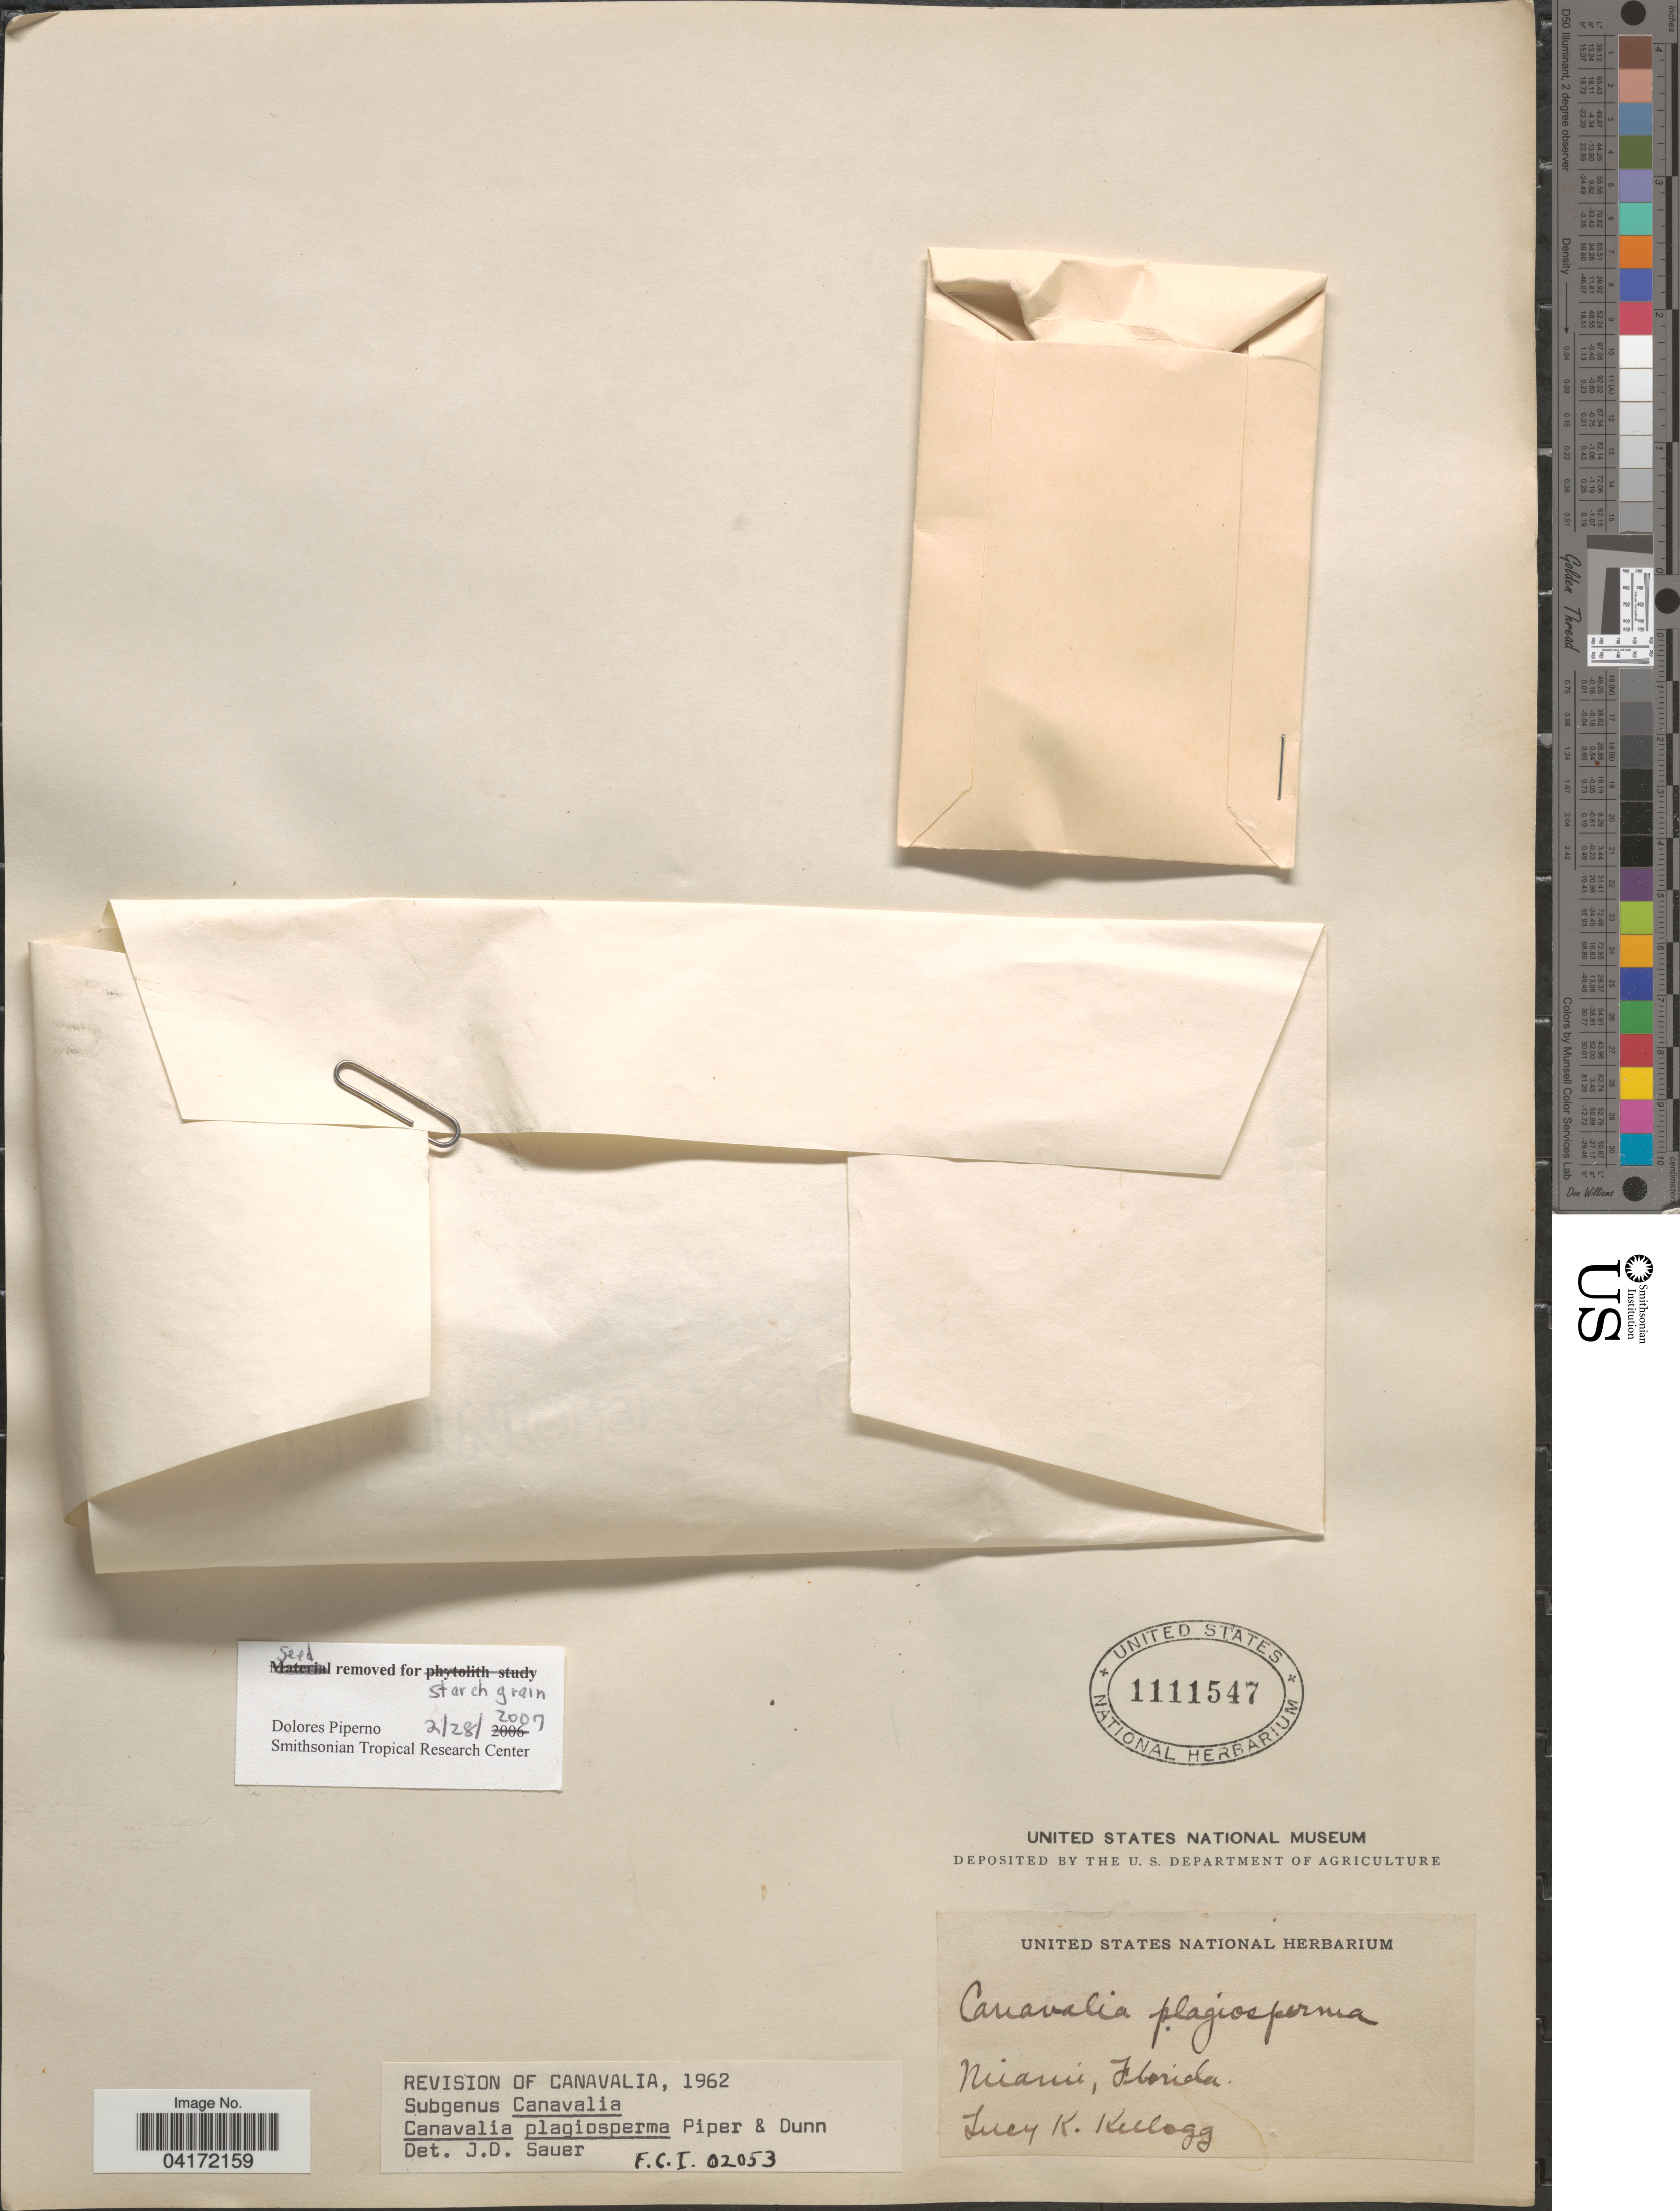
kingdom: Plantae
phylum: Tracheophyta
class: Magnoliopsida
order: Fabales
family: Fabaceae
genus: Canavalia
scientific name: Canavalia plagiosperma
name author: Piper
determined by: Sauer, J. D.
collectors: L. Kellogg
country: United States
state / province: Florida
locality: Miami.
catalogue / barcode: US 1111547